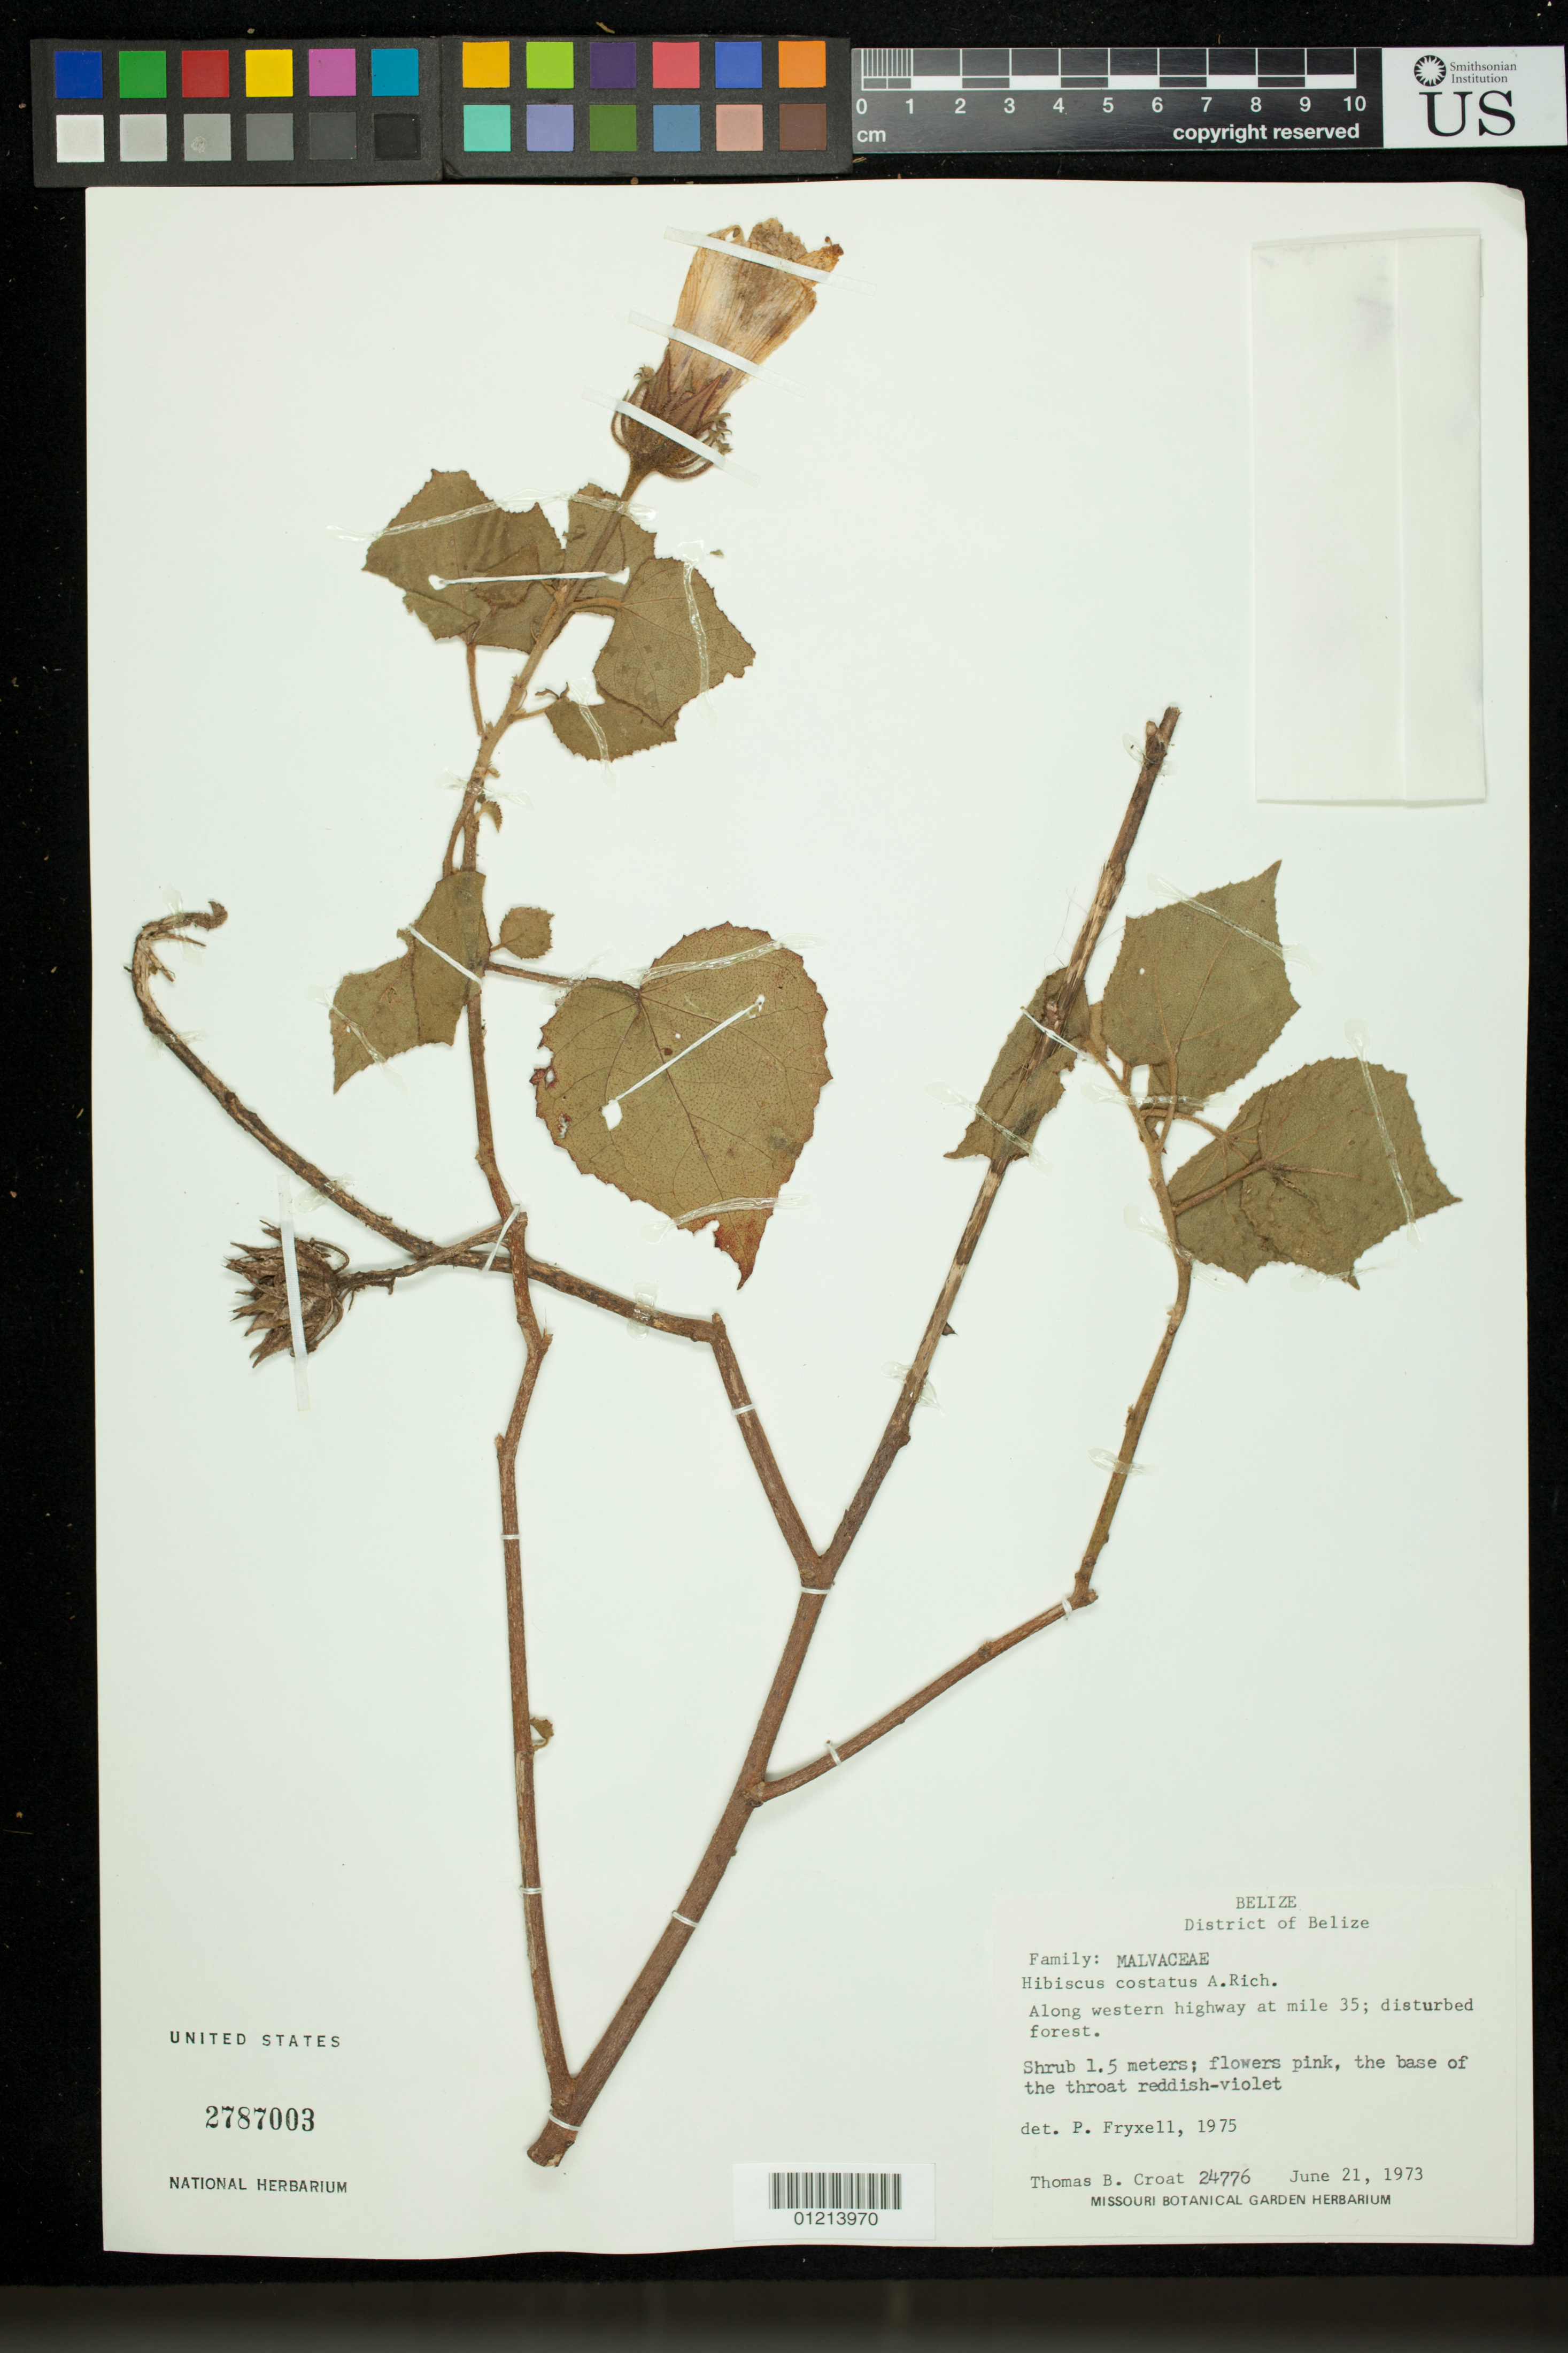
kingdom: Plantae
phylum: Tracheophyta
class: Magnoliopsida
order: Malvales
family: Malvaceae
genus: Sabdariffa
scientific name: Sabdariffa costata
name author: (A. Rich.) M.M. Hanes & R.L. Barrett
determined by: Dorr, Laurence J., Curator (BOT), Smithsonian Institution - National Museum of Natural History (UNITED STATES)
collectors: T. B. Croat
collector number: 24776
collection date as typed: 21 Jun 1973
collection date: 1973-06-21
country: Belize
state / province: Belize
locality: District of Belize. Along western highway at mile 35; disturbed forest.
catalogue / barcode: US 2787003